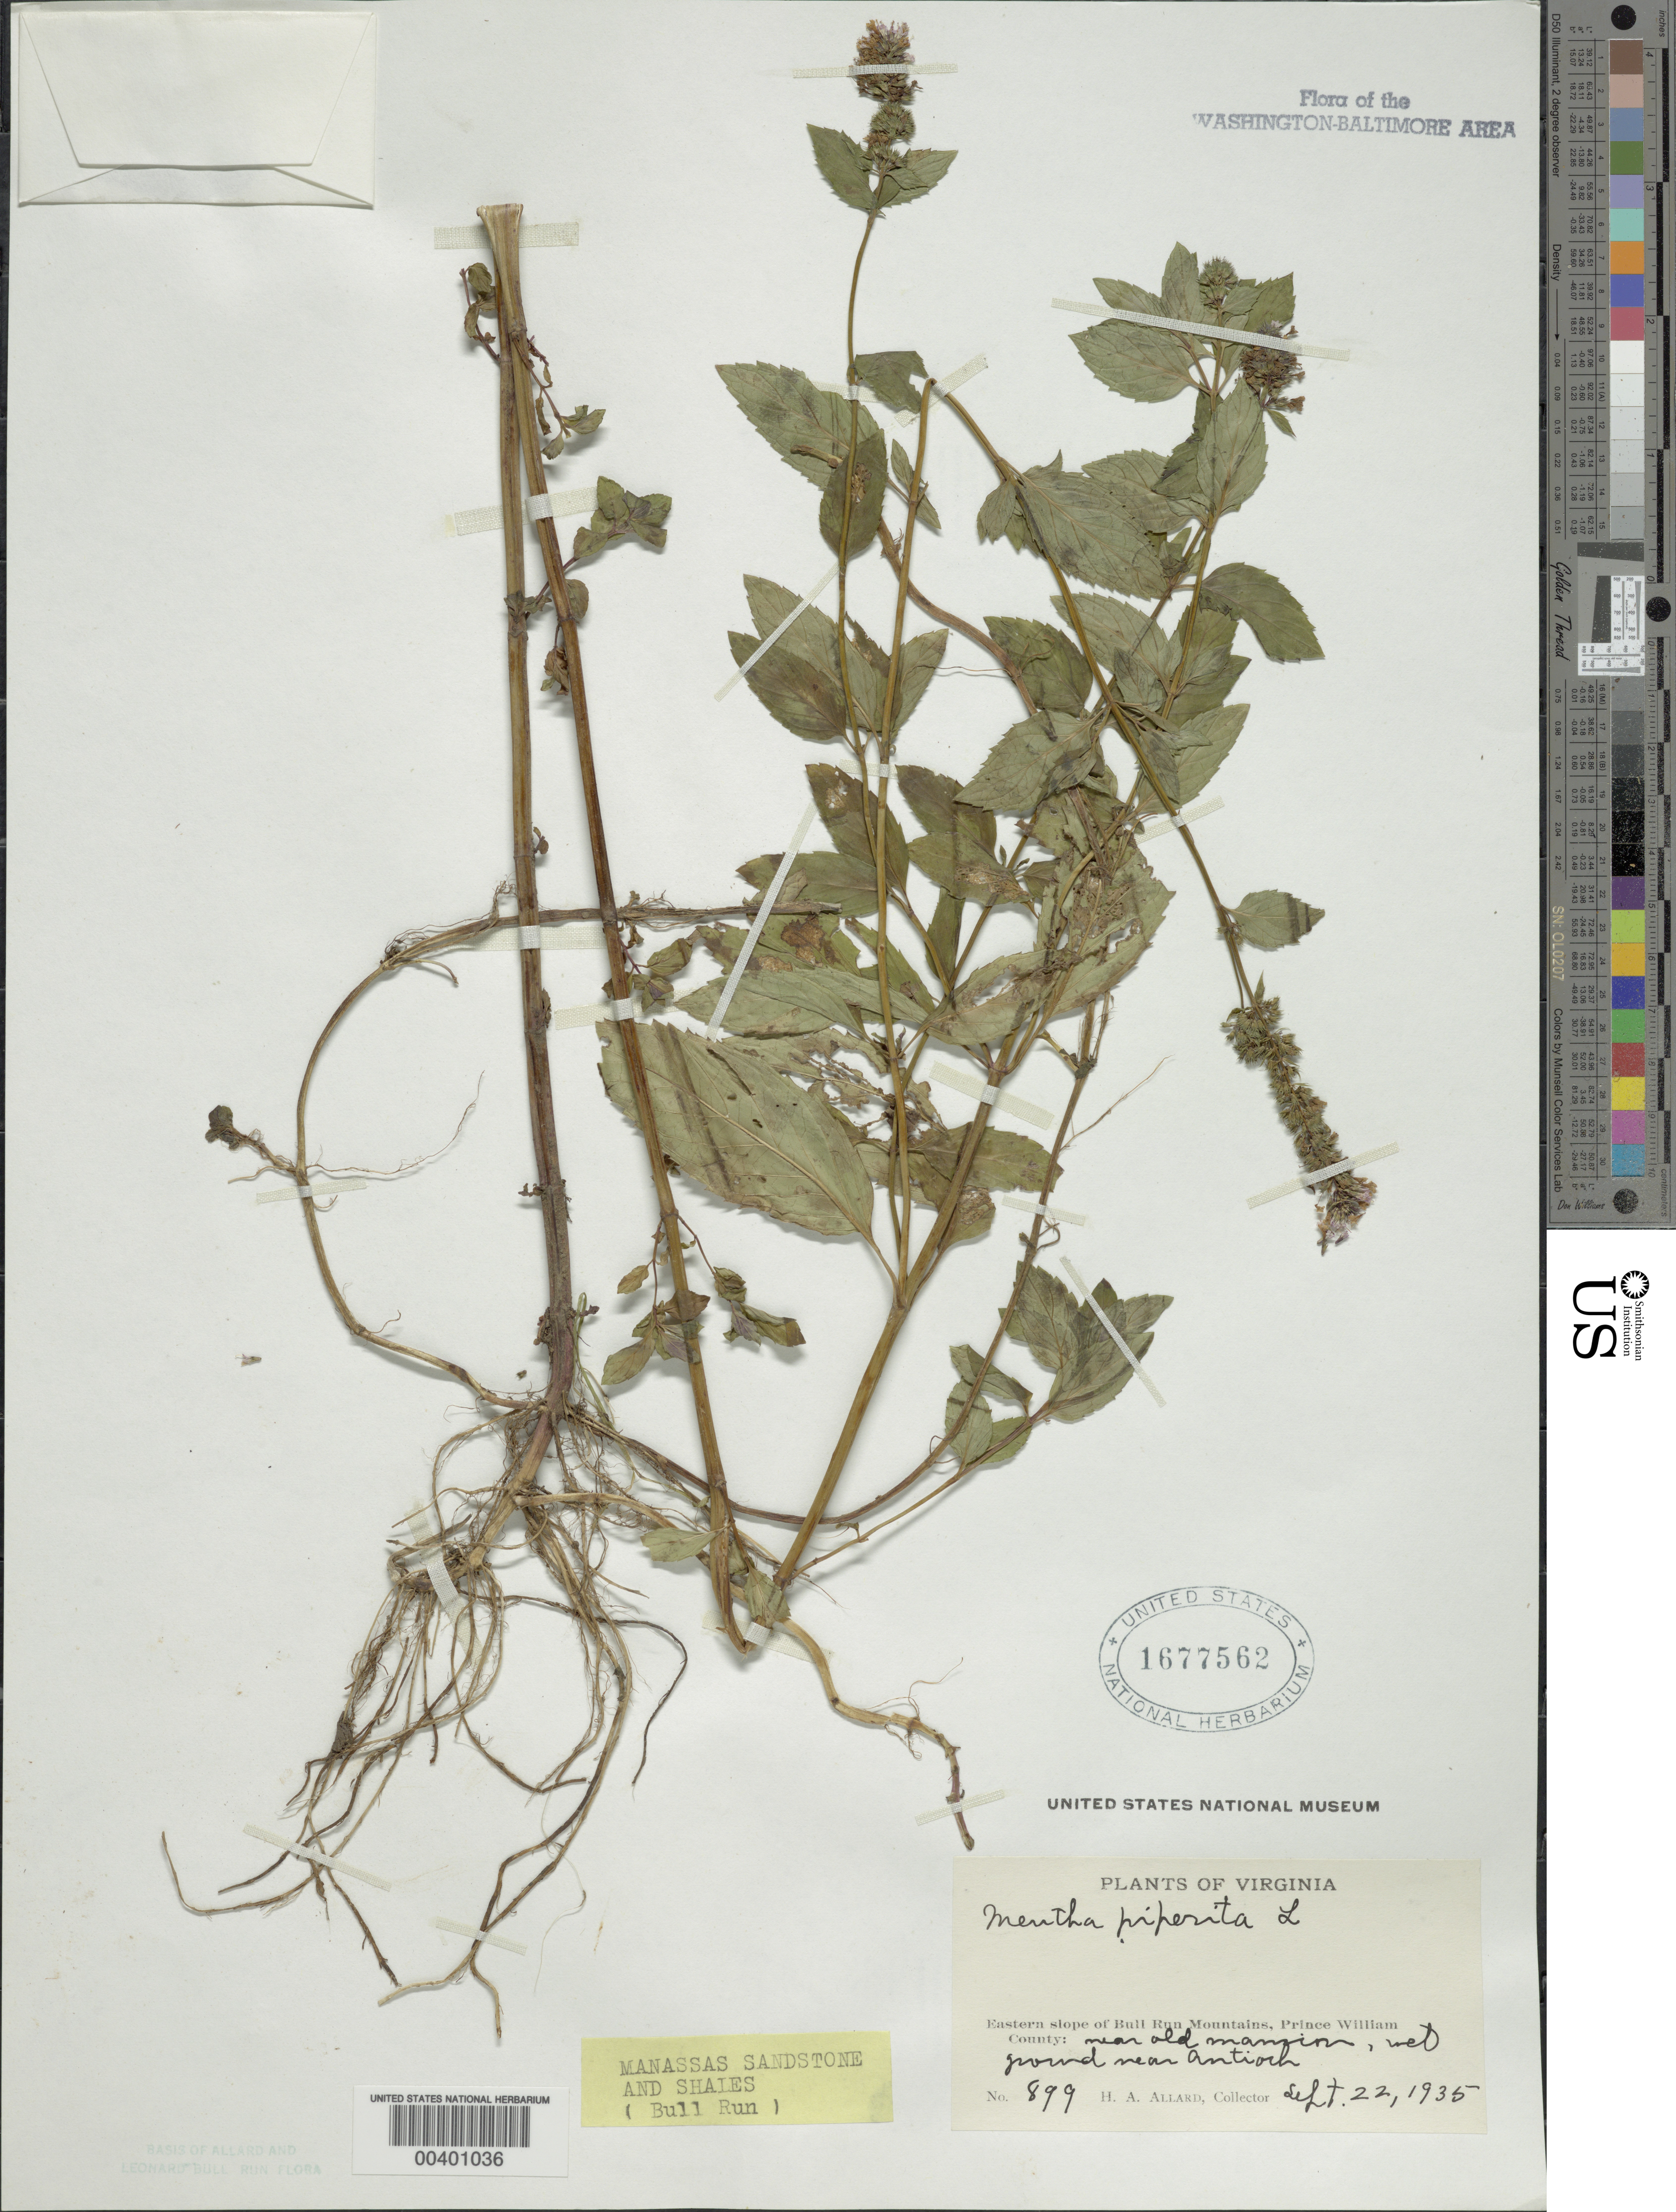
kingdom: Plantae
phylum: Tracheophyta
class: Magnoliopsida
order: Lamiales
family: Lamiaceae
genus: Mentha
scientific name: Mentha x piperita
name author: L.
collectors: H. A. Allard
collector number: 899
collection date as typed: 22 Sep 1935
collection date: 1935-09-22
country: United States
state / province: Virginia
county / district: Prince William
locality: Near Antioch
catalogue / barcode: US 1677562